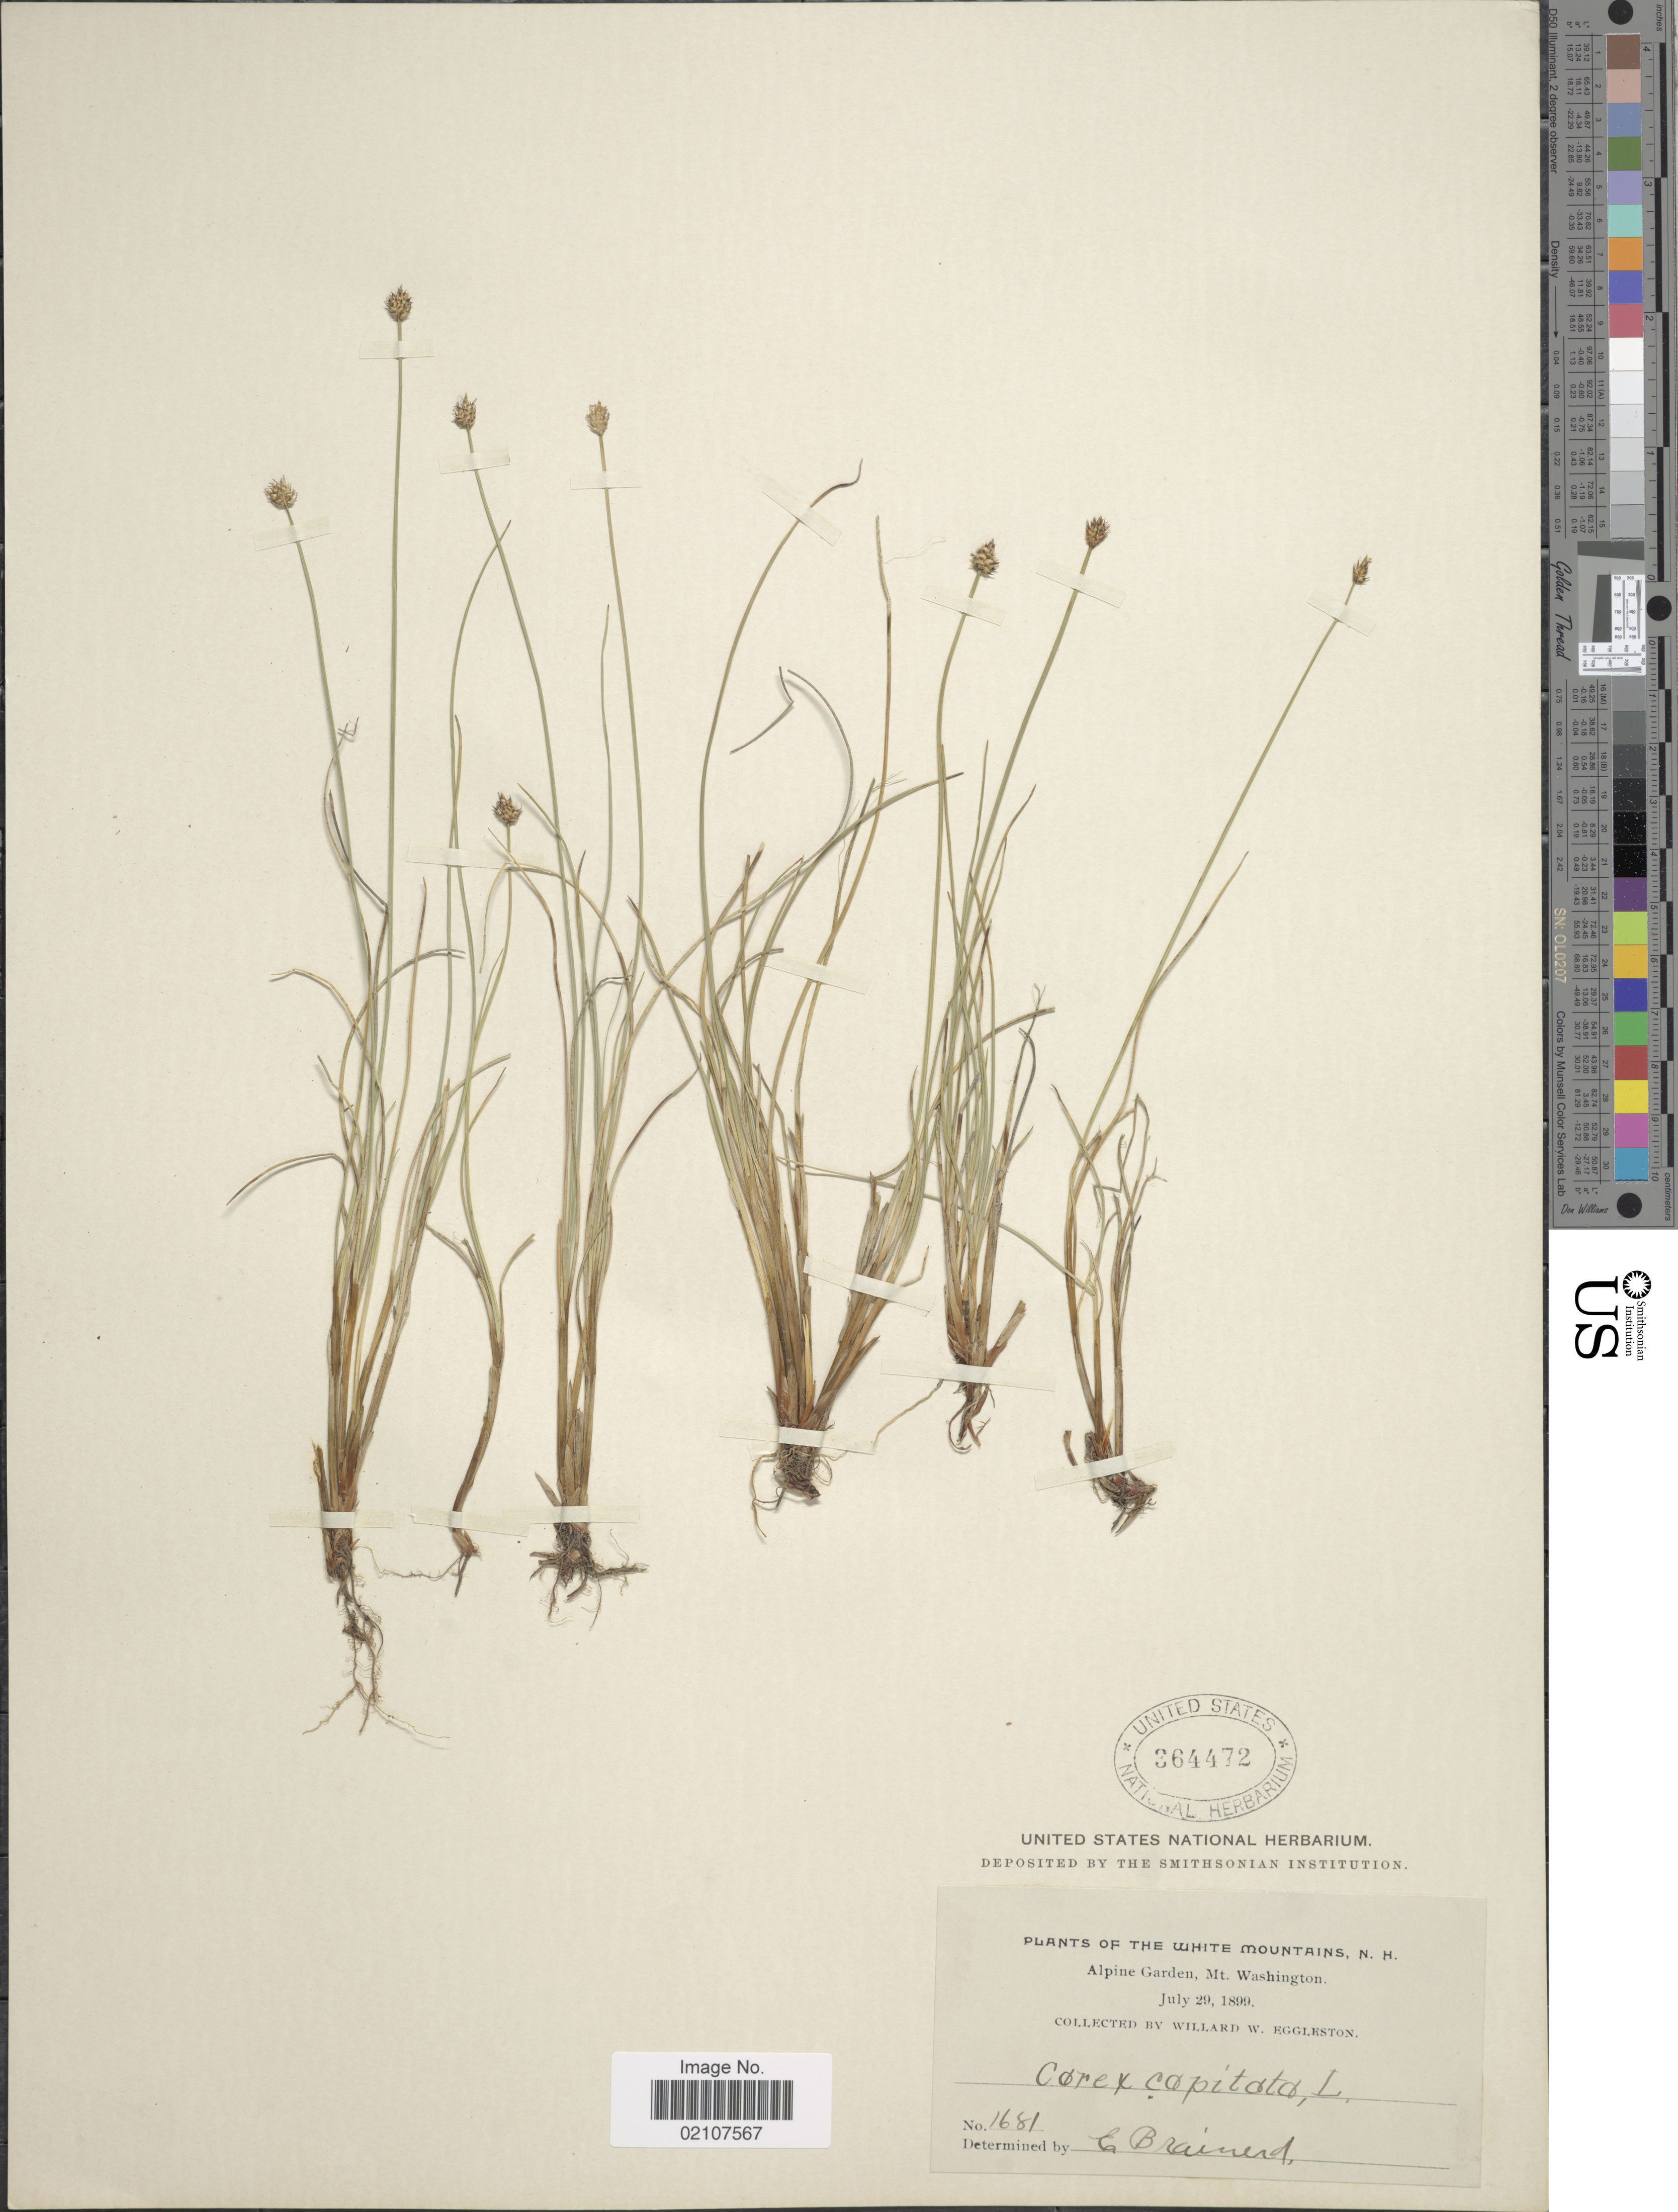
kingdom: Plantae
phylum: Tracheophyta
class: Liliopsida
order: Poales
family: Cyperaceae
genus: Carex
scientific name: Carex capitata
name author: L.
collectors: W. W. Eggleston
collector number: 1681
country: United States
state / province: Washington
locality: The White Mountains, N.H. Alpine Garden, Mt Washington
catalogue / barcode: US 364472